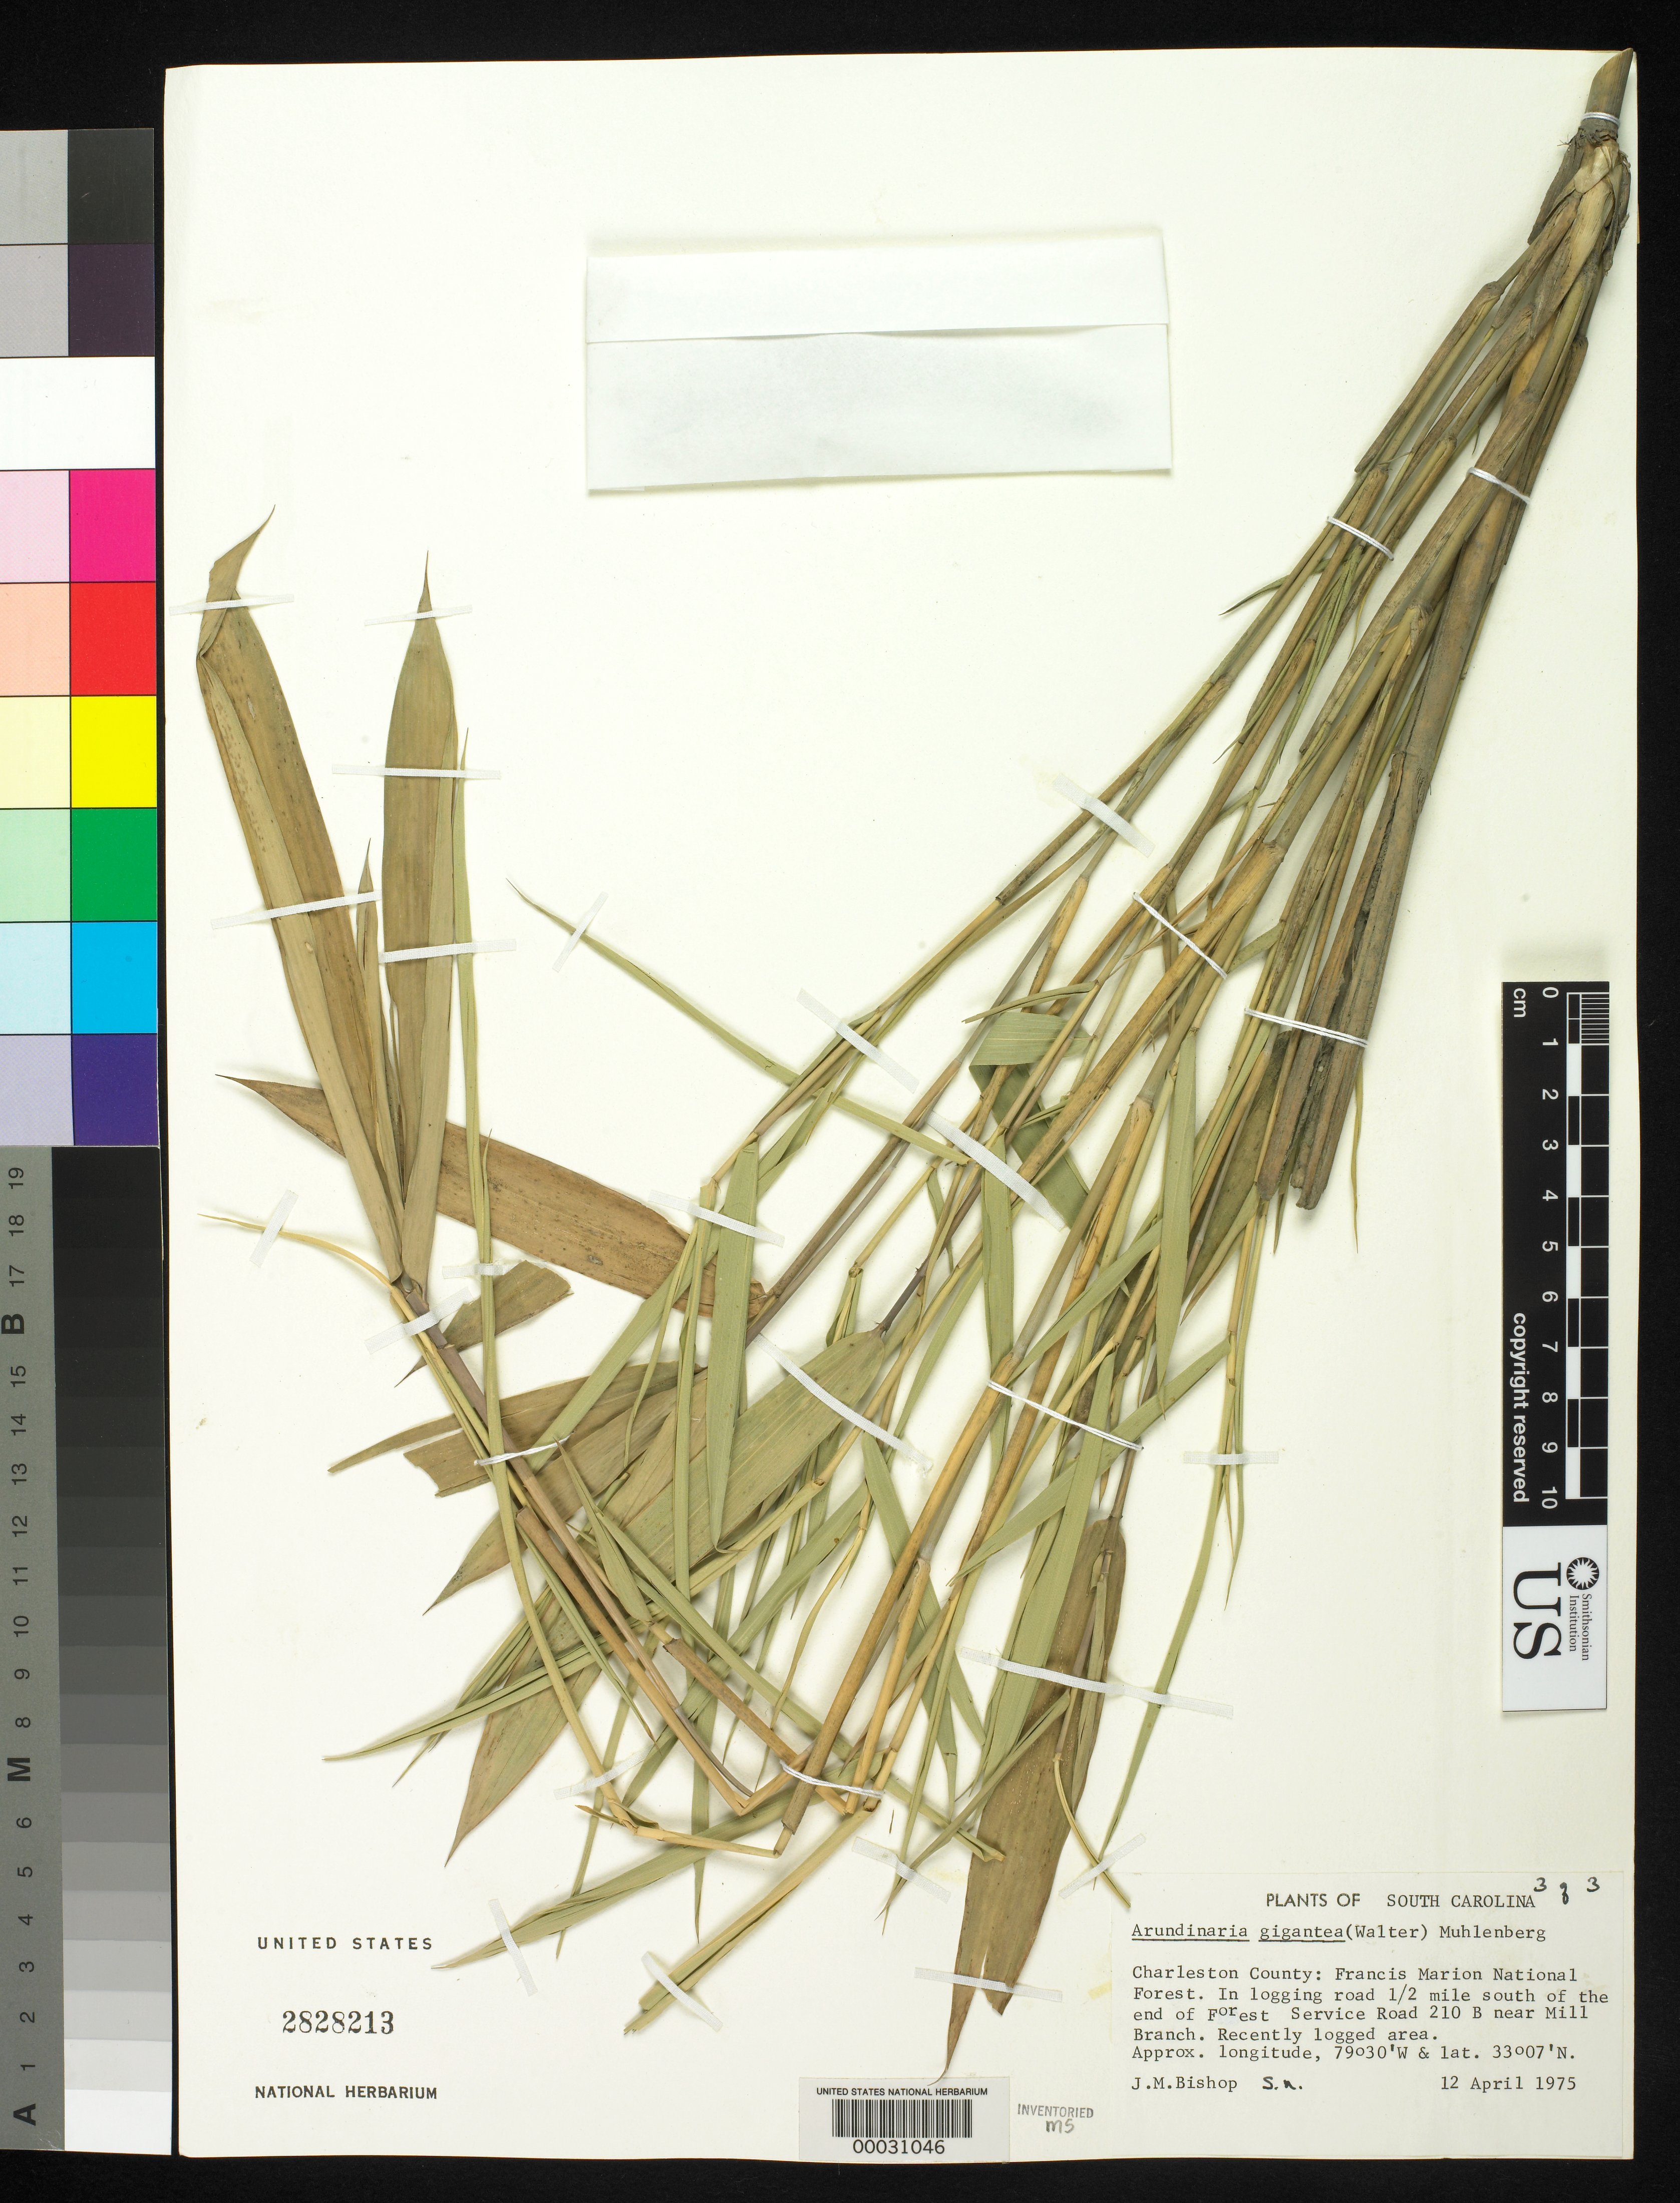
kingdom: Plantae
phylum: Tracheophyta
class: Liliopsida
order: Poales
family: Poaceae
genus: Arundinaria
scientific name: Arundinaria gigantea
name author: (Walter) Muhl.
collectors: J. M. Bishop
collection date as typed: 12 Apr 1975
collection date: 1975-04-12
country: United States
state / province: South Carolina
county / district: Charleston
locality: Francis marion national forest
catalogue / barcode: US 2828213